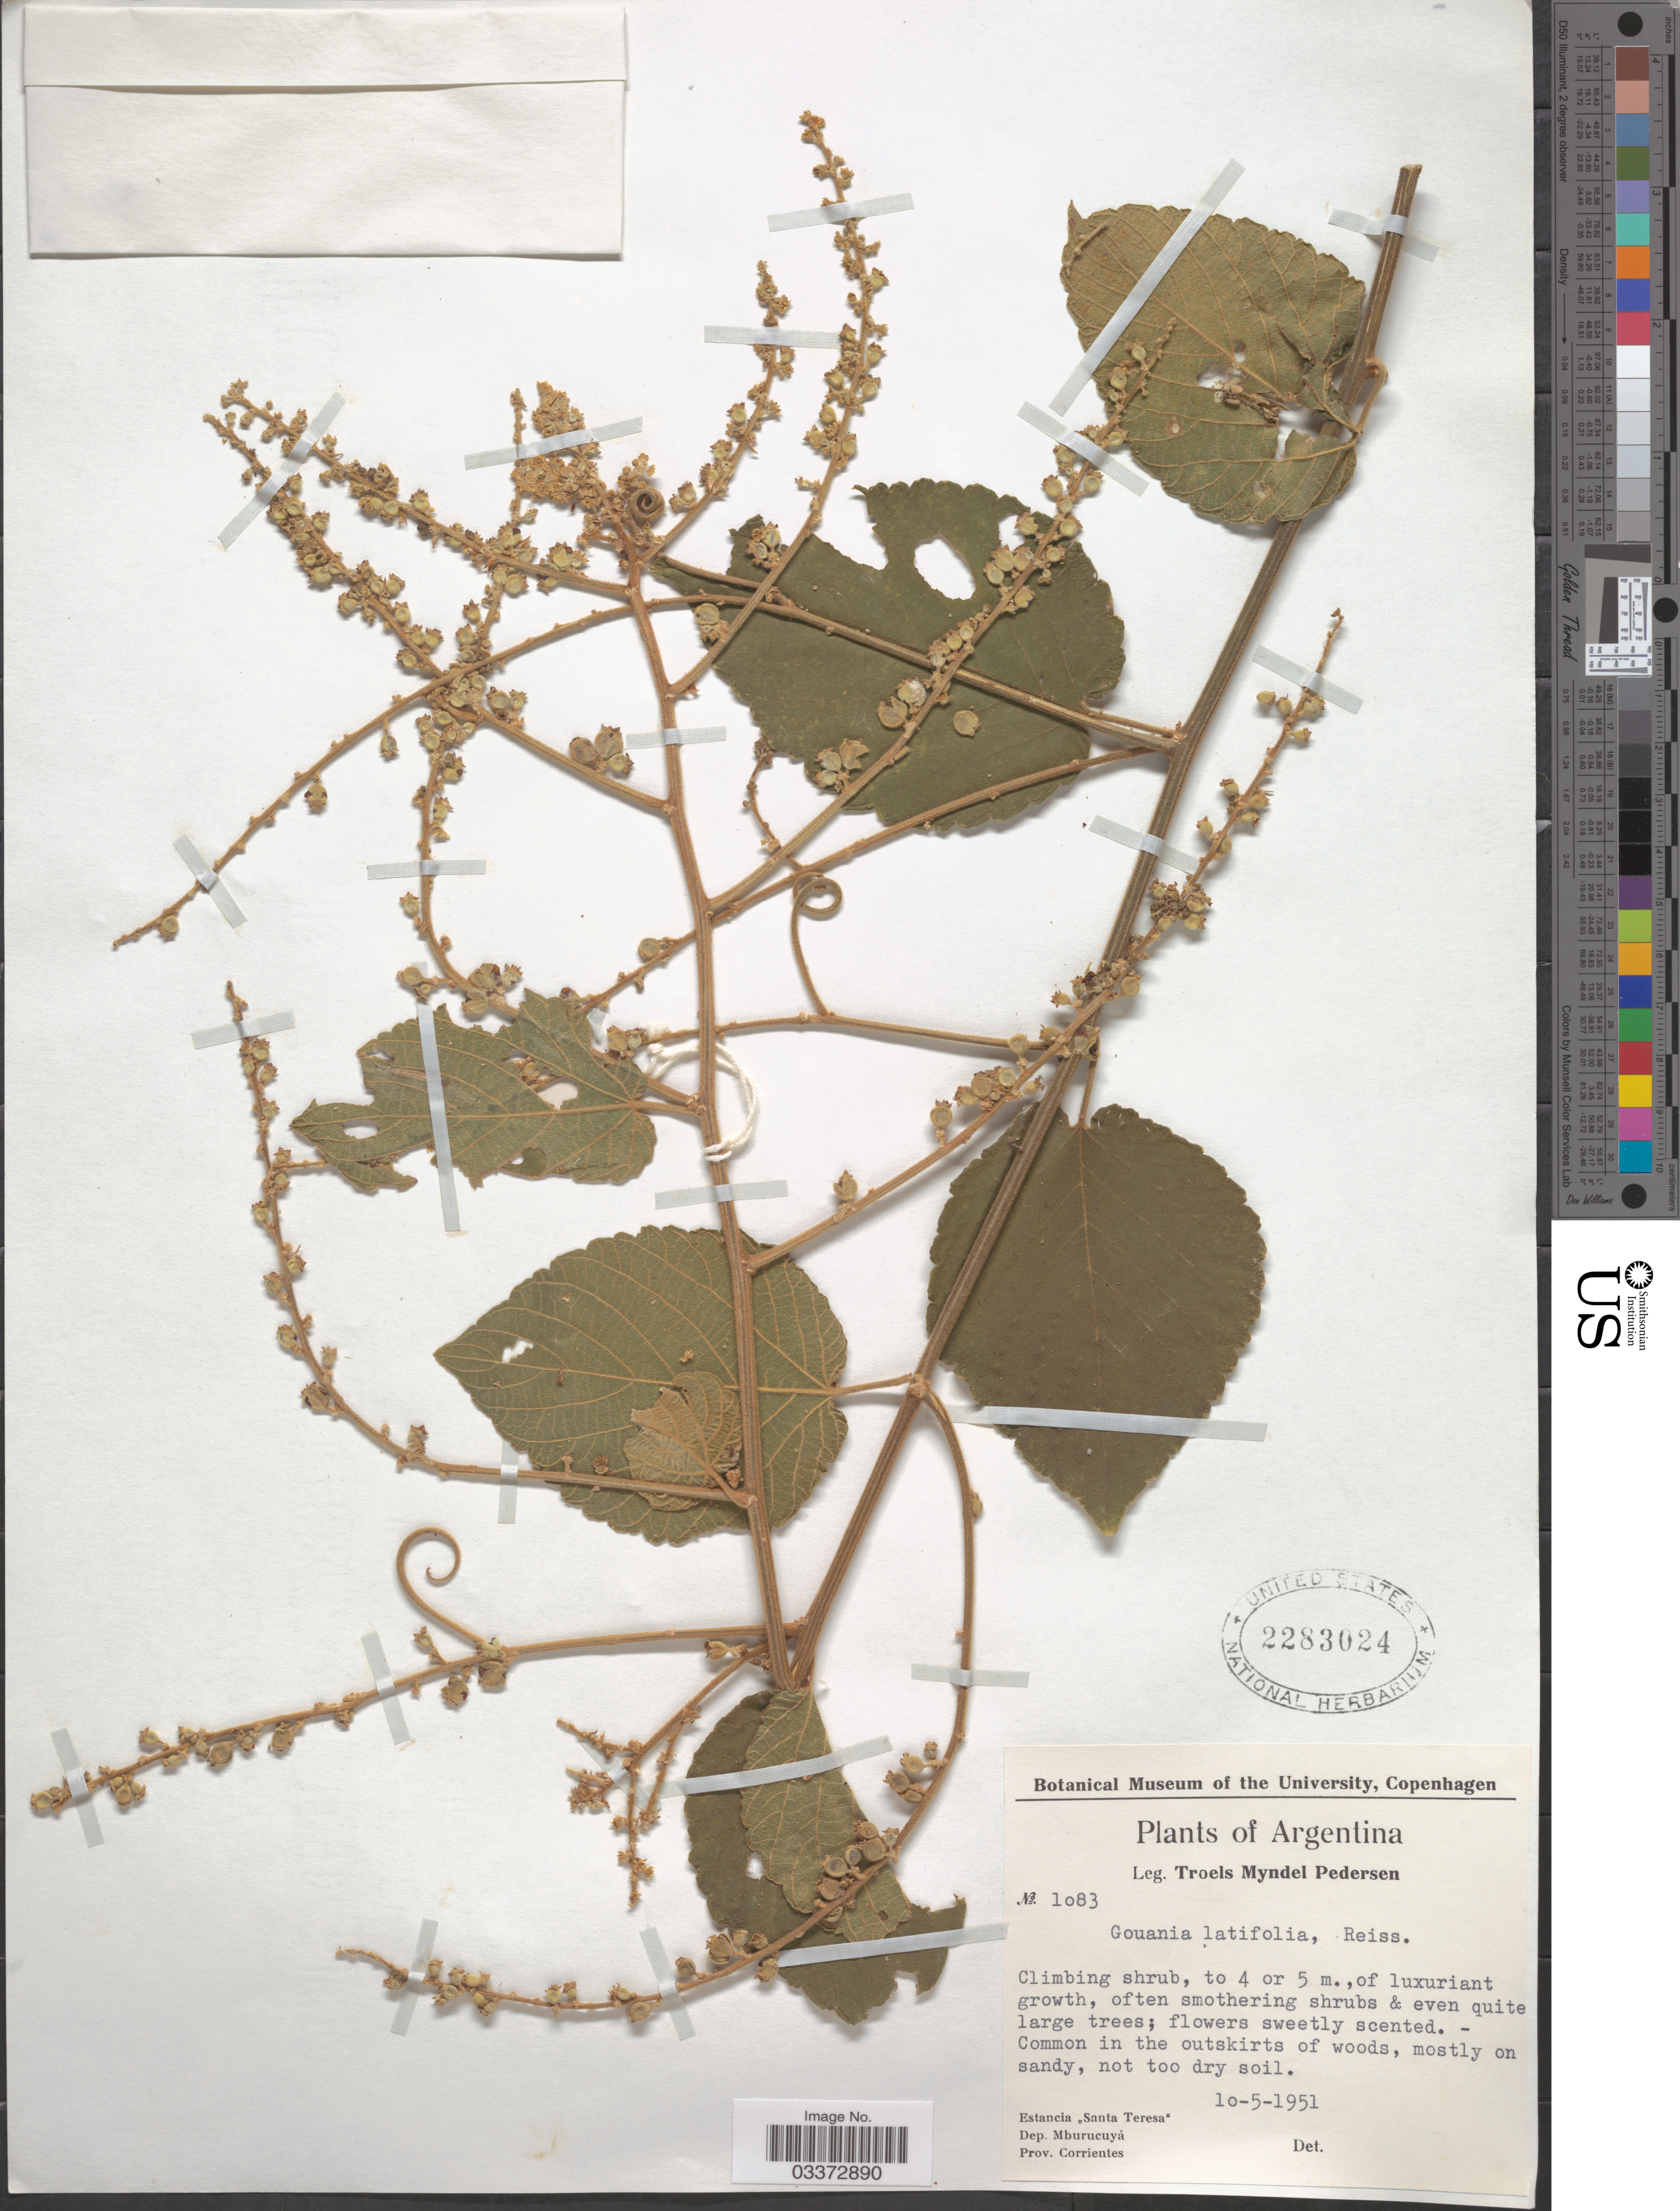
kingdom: Plantae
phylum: Tracheophyta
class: Magnoliopsida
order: Rosales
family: Rhamnaceae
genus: Gouania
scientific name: Gouania latifolia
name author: Reissek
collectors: T. Pederson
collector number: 1083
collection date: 1951-05-10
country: Argentina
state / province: Corrientes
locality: Estancia "Santa Teresa" Dep. Mburucuyá.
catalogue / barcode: US 2283024